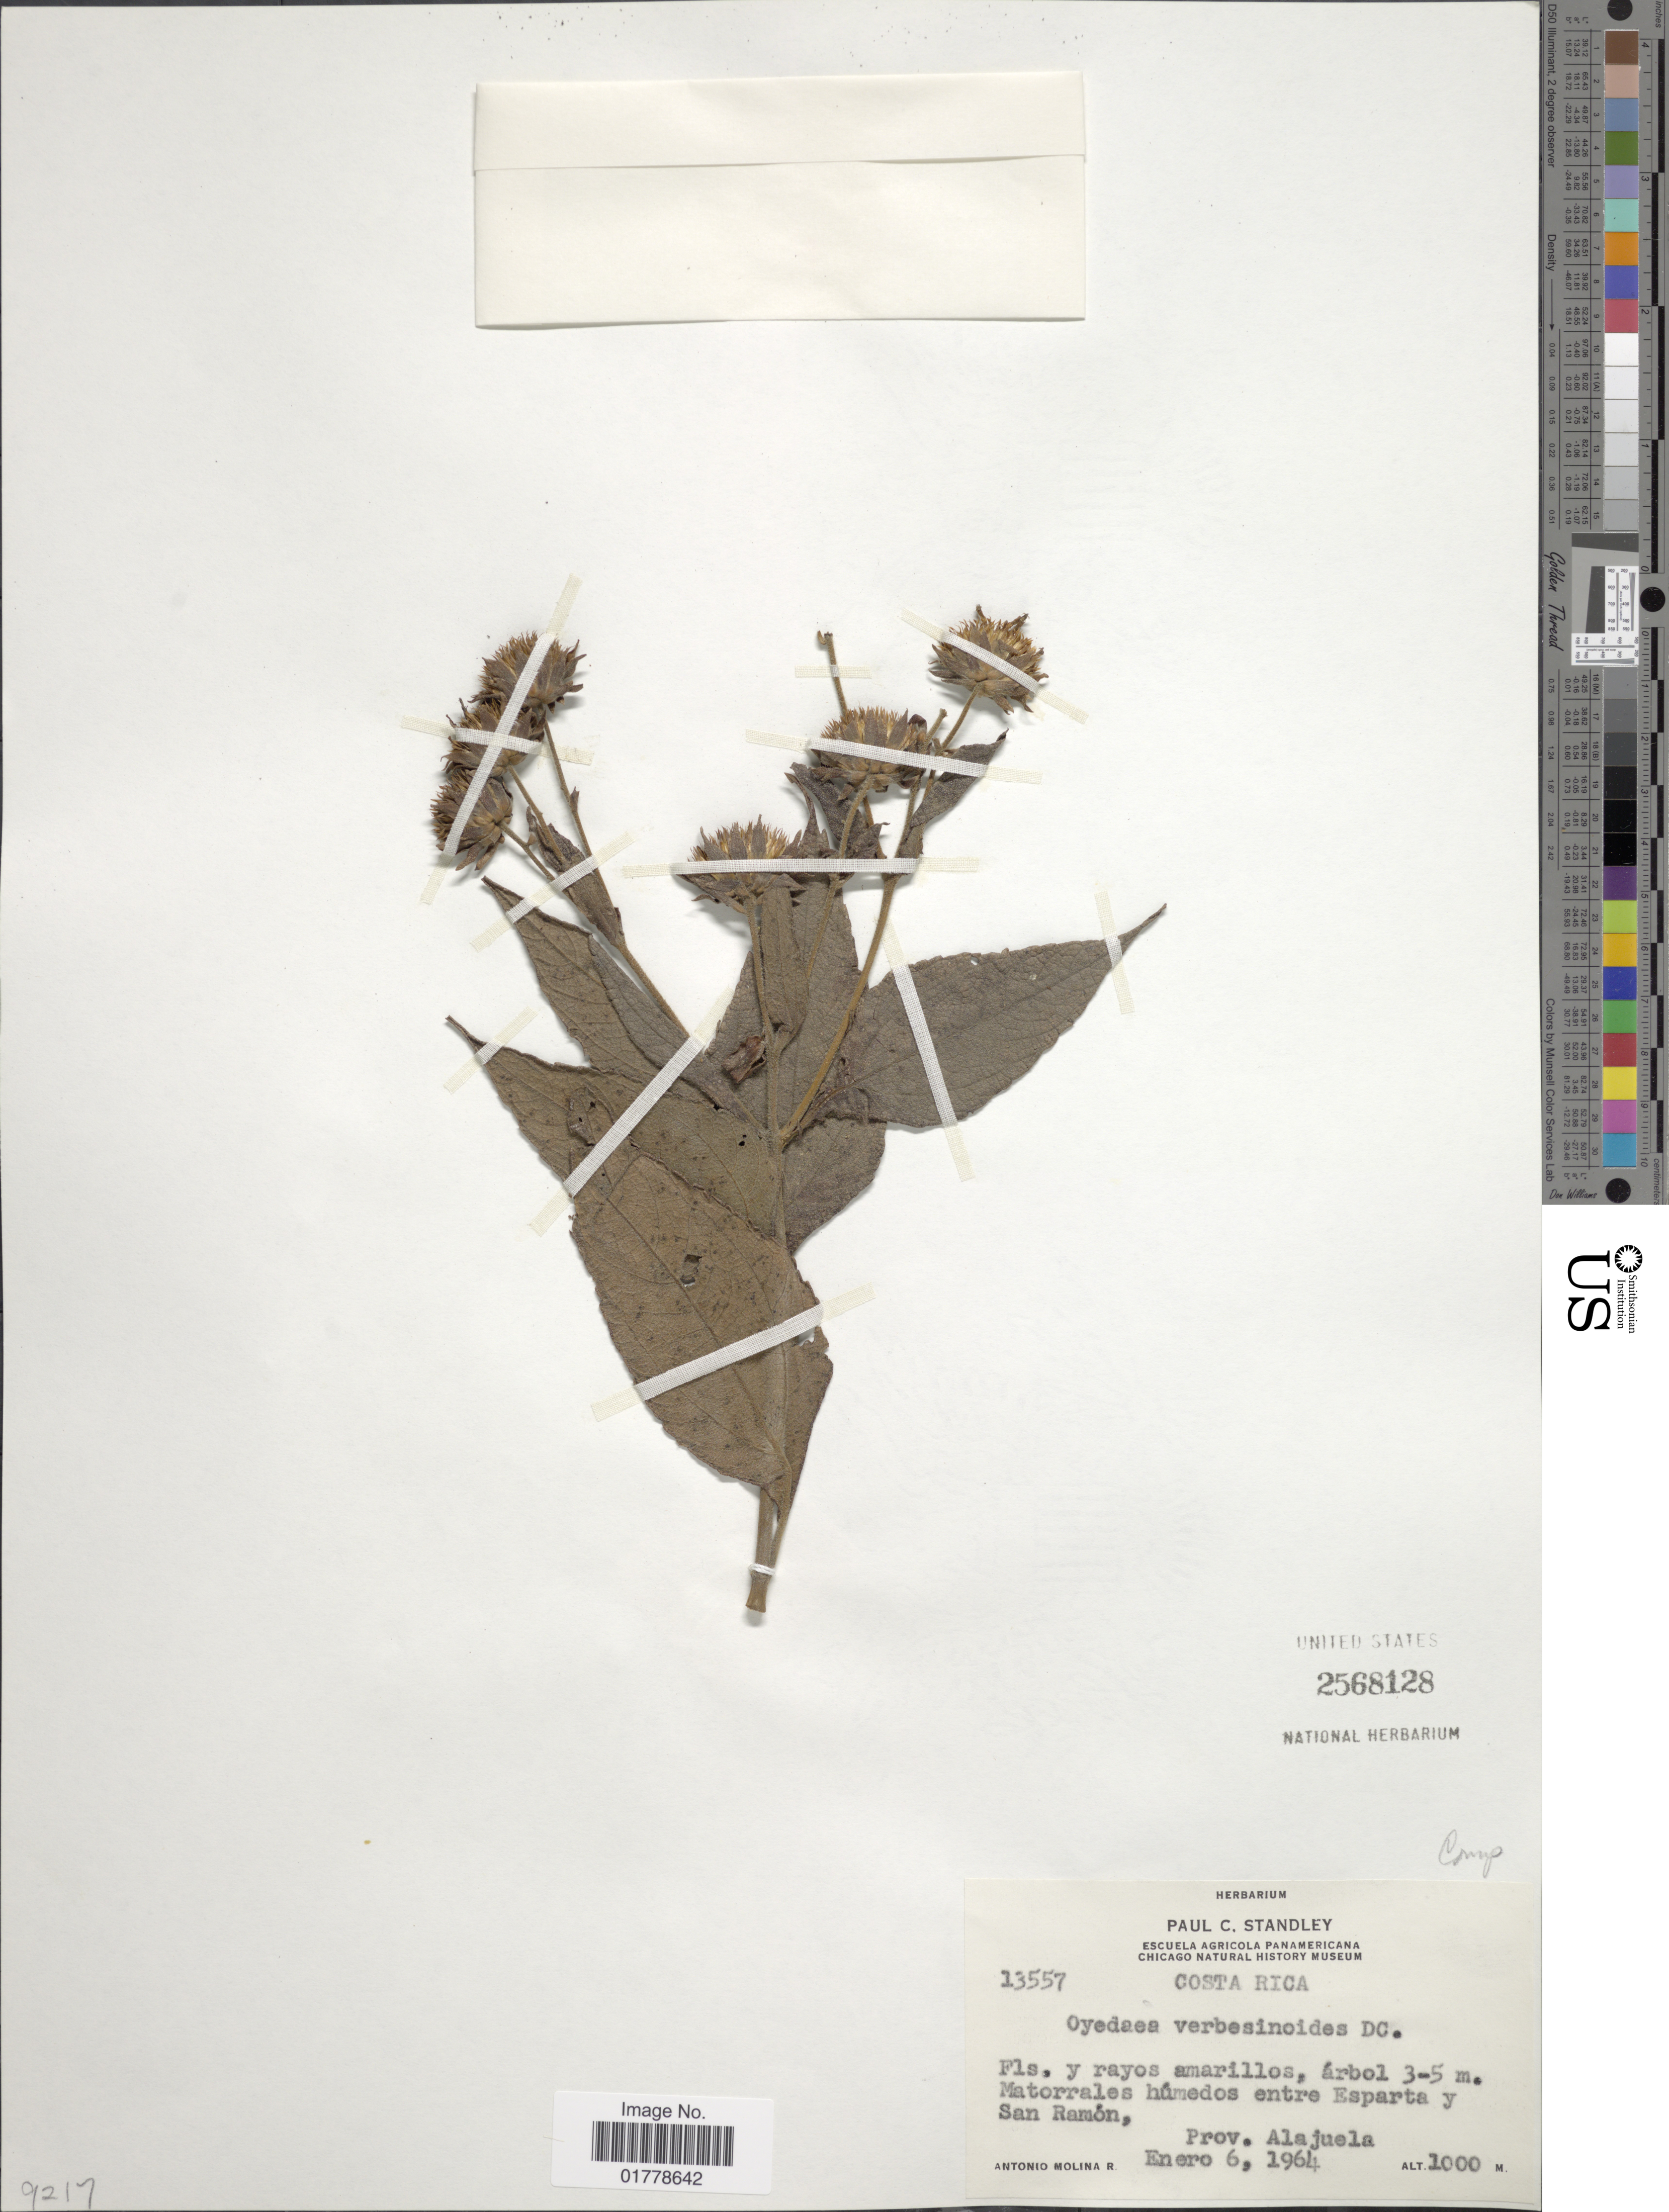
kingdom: Plantae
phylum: Tracheophyta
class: Magnoliopsida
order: Asterales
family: Asteraceae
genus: Oyedaea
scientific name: Oyedaea verbesinoides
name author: DC.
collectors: A. Molina R.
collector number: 13557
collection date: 1964-01-06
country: Costa Rica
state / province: Alajuela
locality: Matorrales húmedos entre Esparta y San Ramón, Prov. Alajuela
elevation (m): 1000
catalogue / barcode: US 2568128